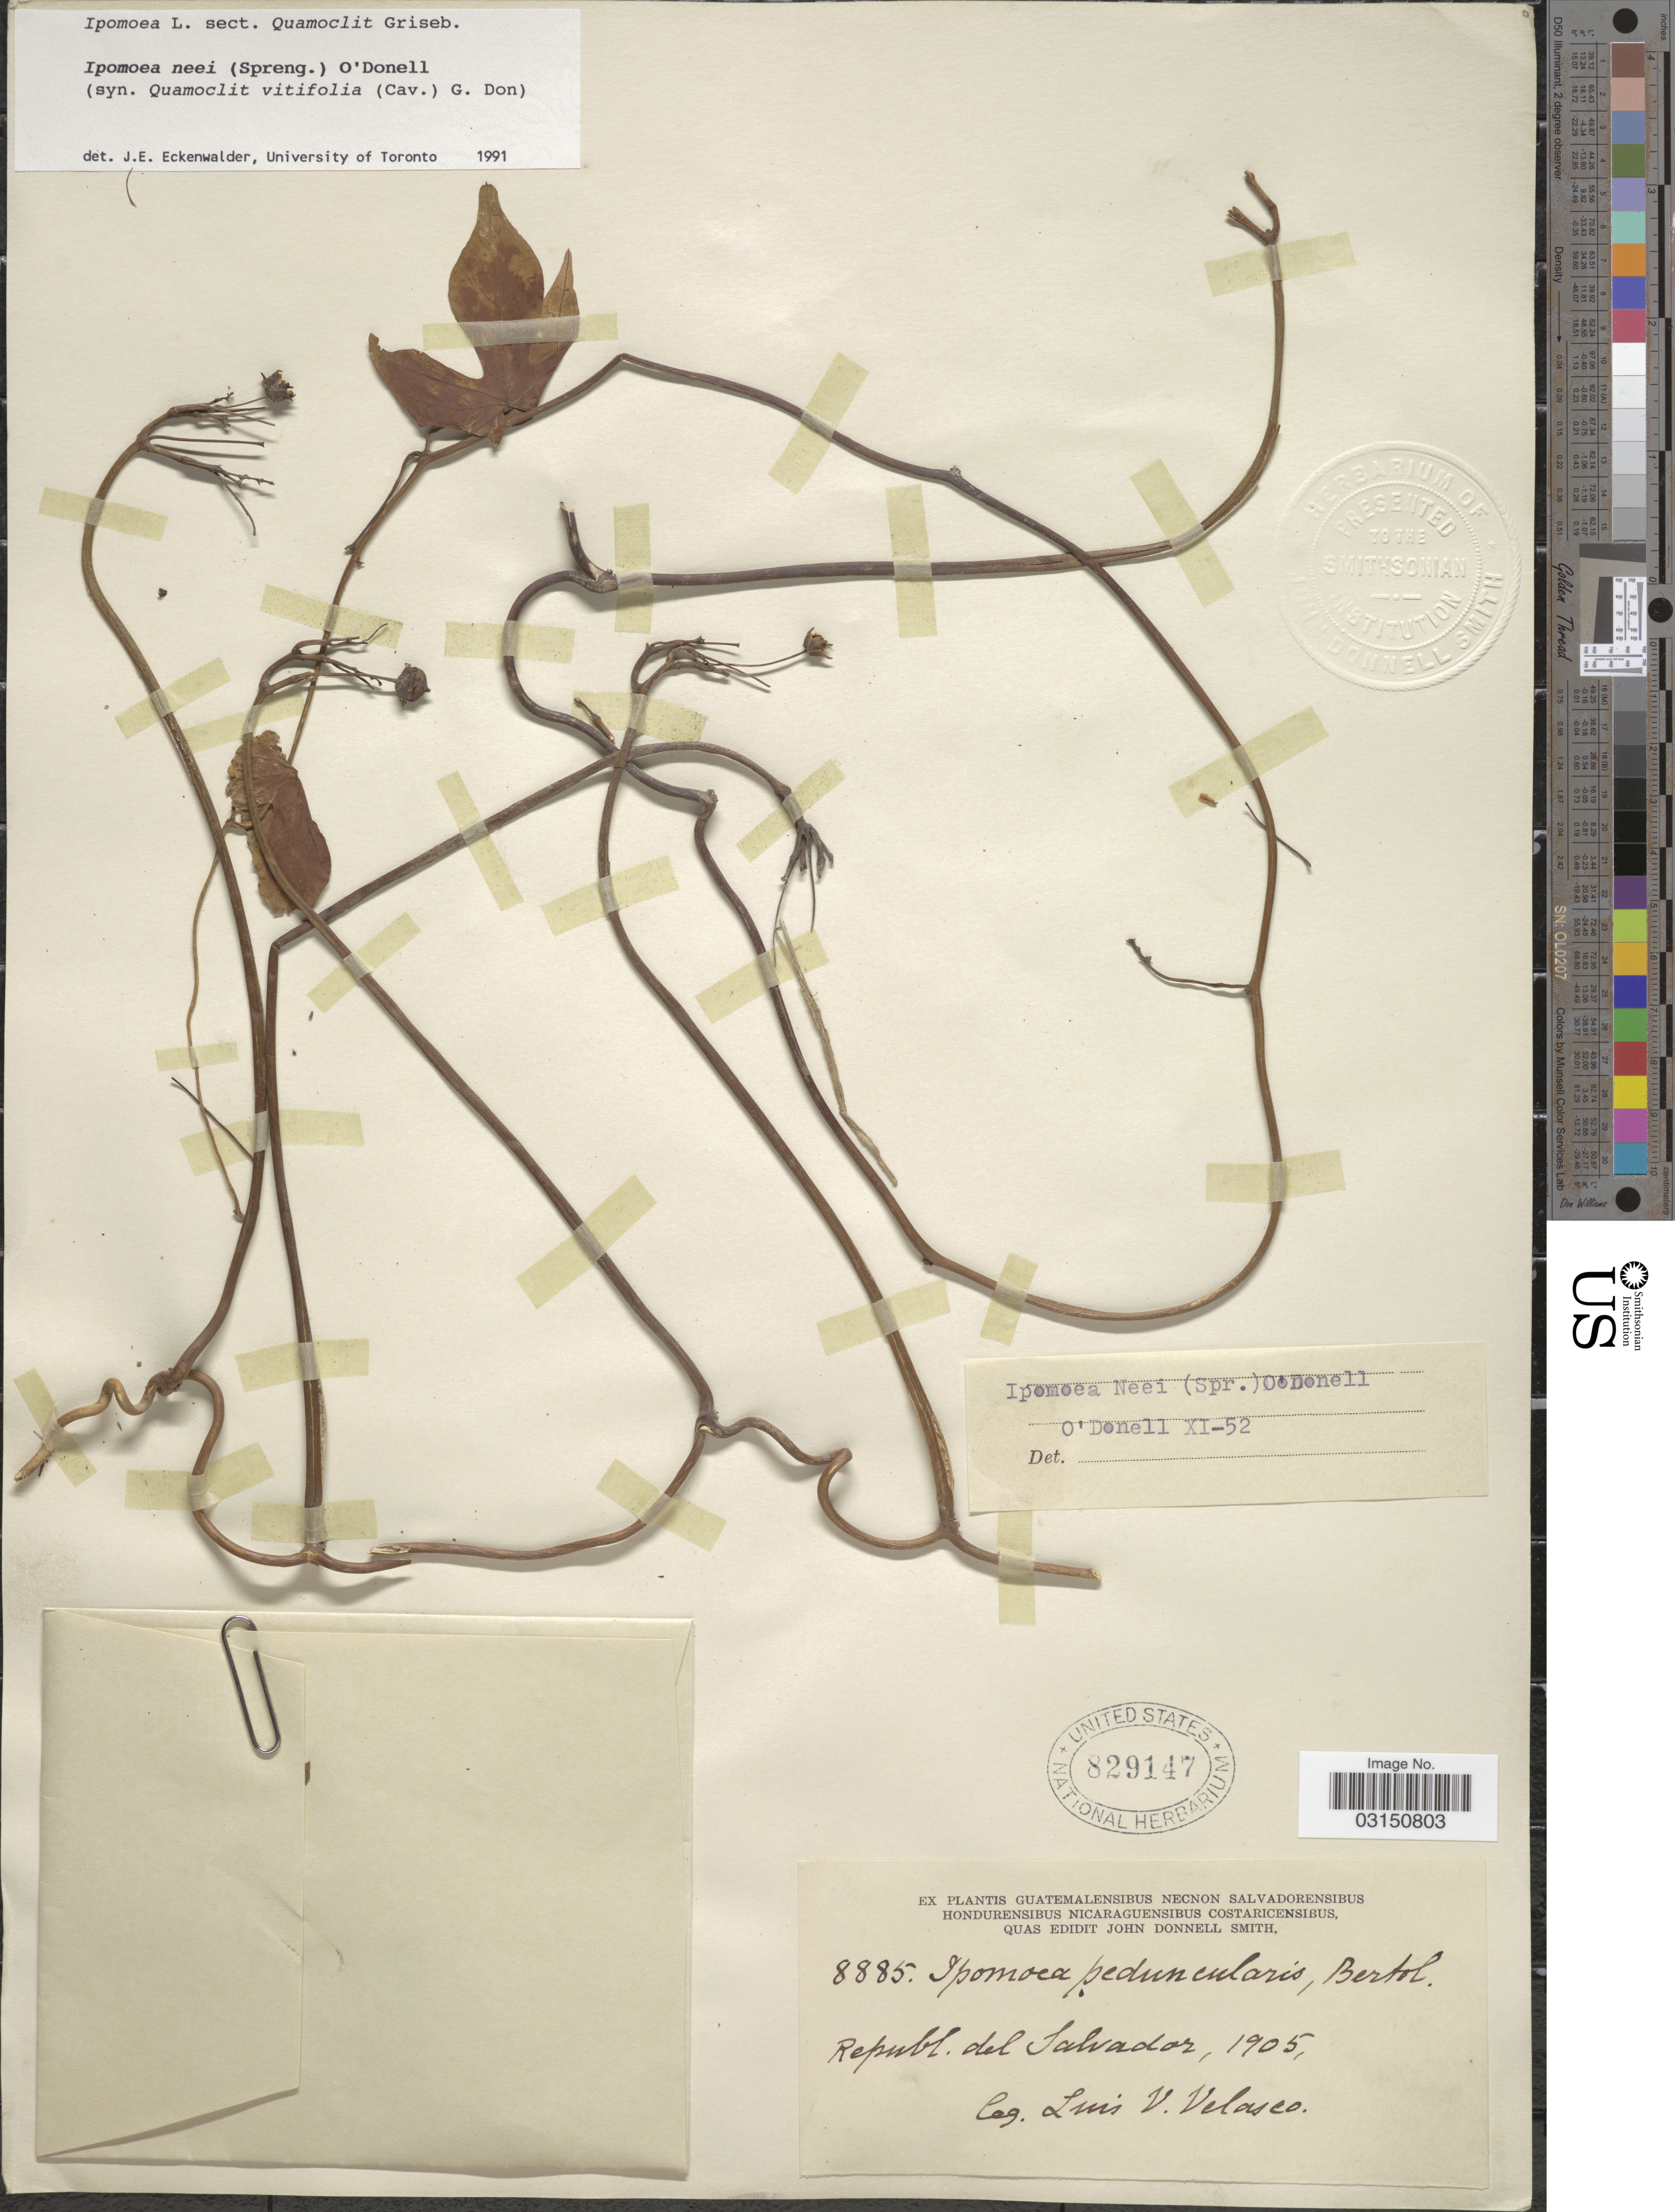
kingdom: Plantae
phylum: Tracheophyta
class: Magnoliopsida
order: Solanales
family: Convolvulaceae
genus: Ipomoea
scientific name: Ipomoea neei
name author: (Spreng.) O'Donell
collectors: L. Velasco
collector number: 8885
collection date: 1905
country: El Salvador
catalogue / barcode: US 829147